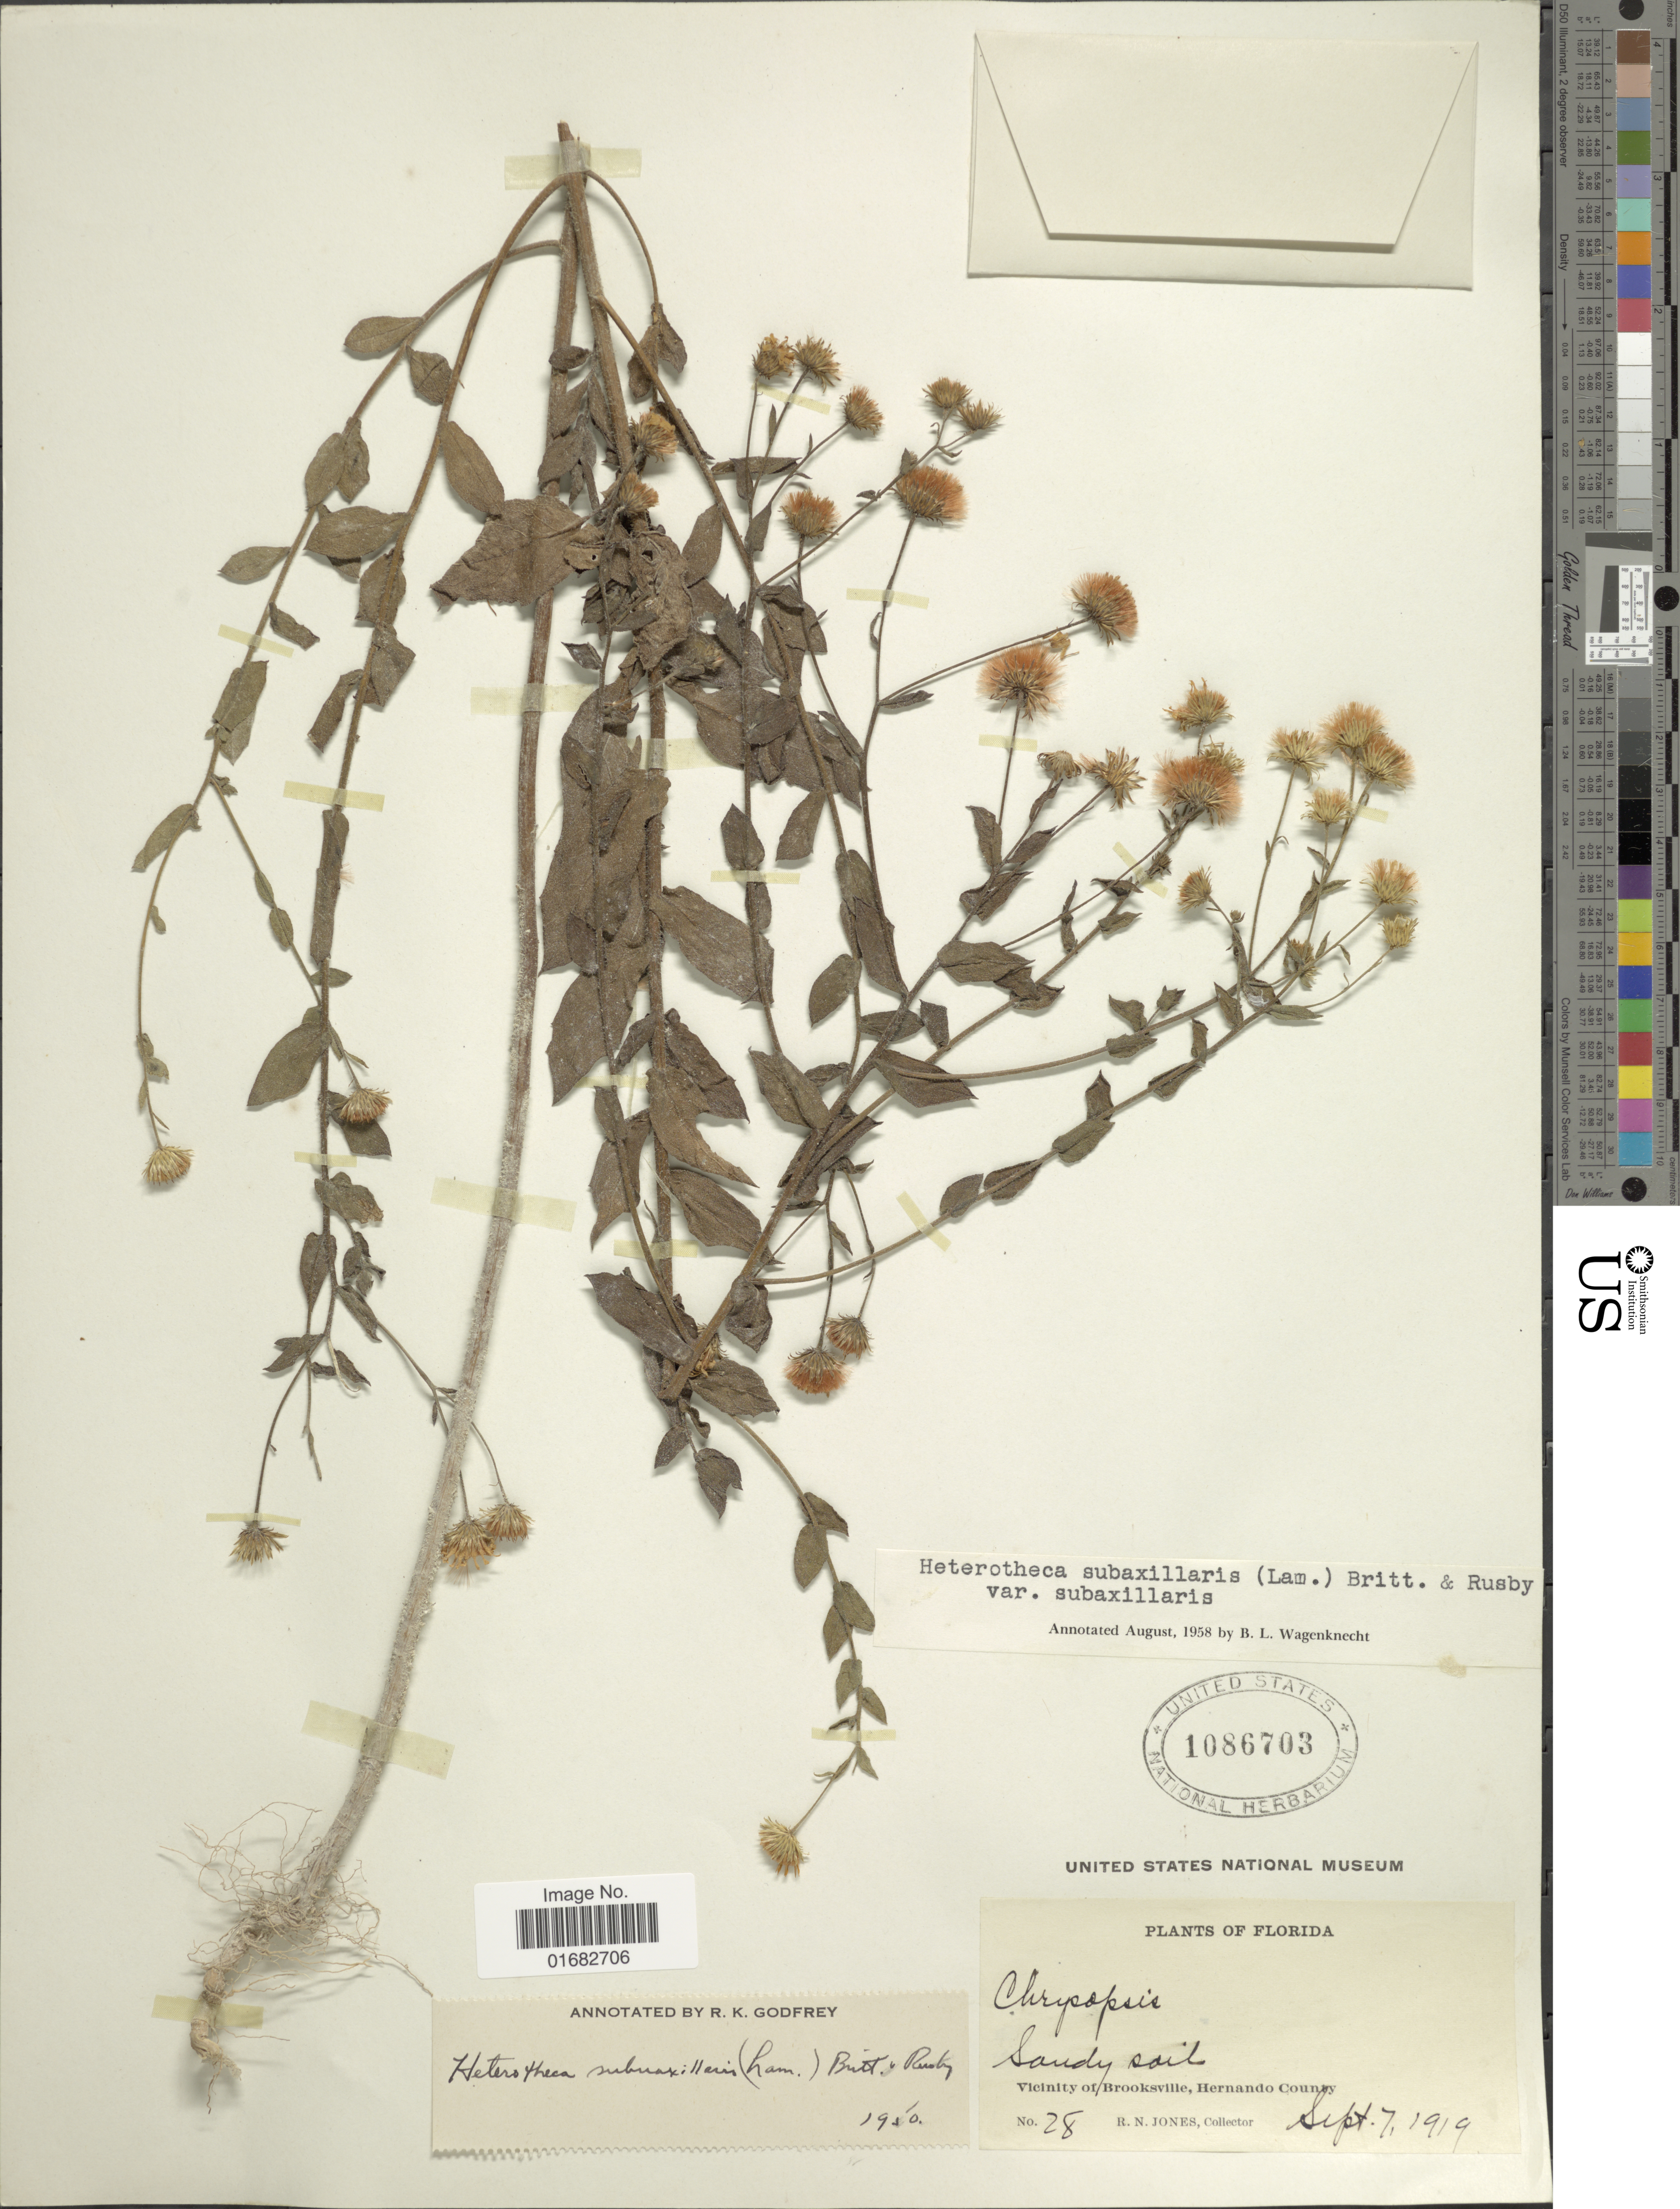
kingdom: Plantae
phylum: Tracheophyta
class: Magnoliopsida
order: Asterales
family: Asteraceae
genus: Heterotheca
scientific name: Heterotheca subaxillaris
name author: (Lam.) Britton & Rusby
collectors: R. N. Jones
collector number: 28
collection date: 1919-09-07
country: United States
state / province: Florida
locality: Vicinity of Brooksville, Hernando County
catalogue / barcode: US 1086703